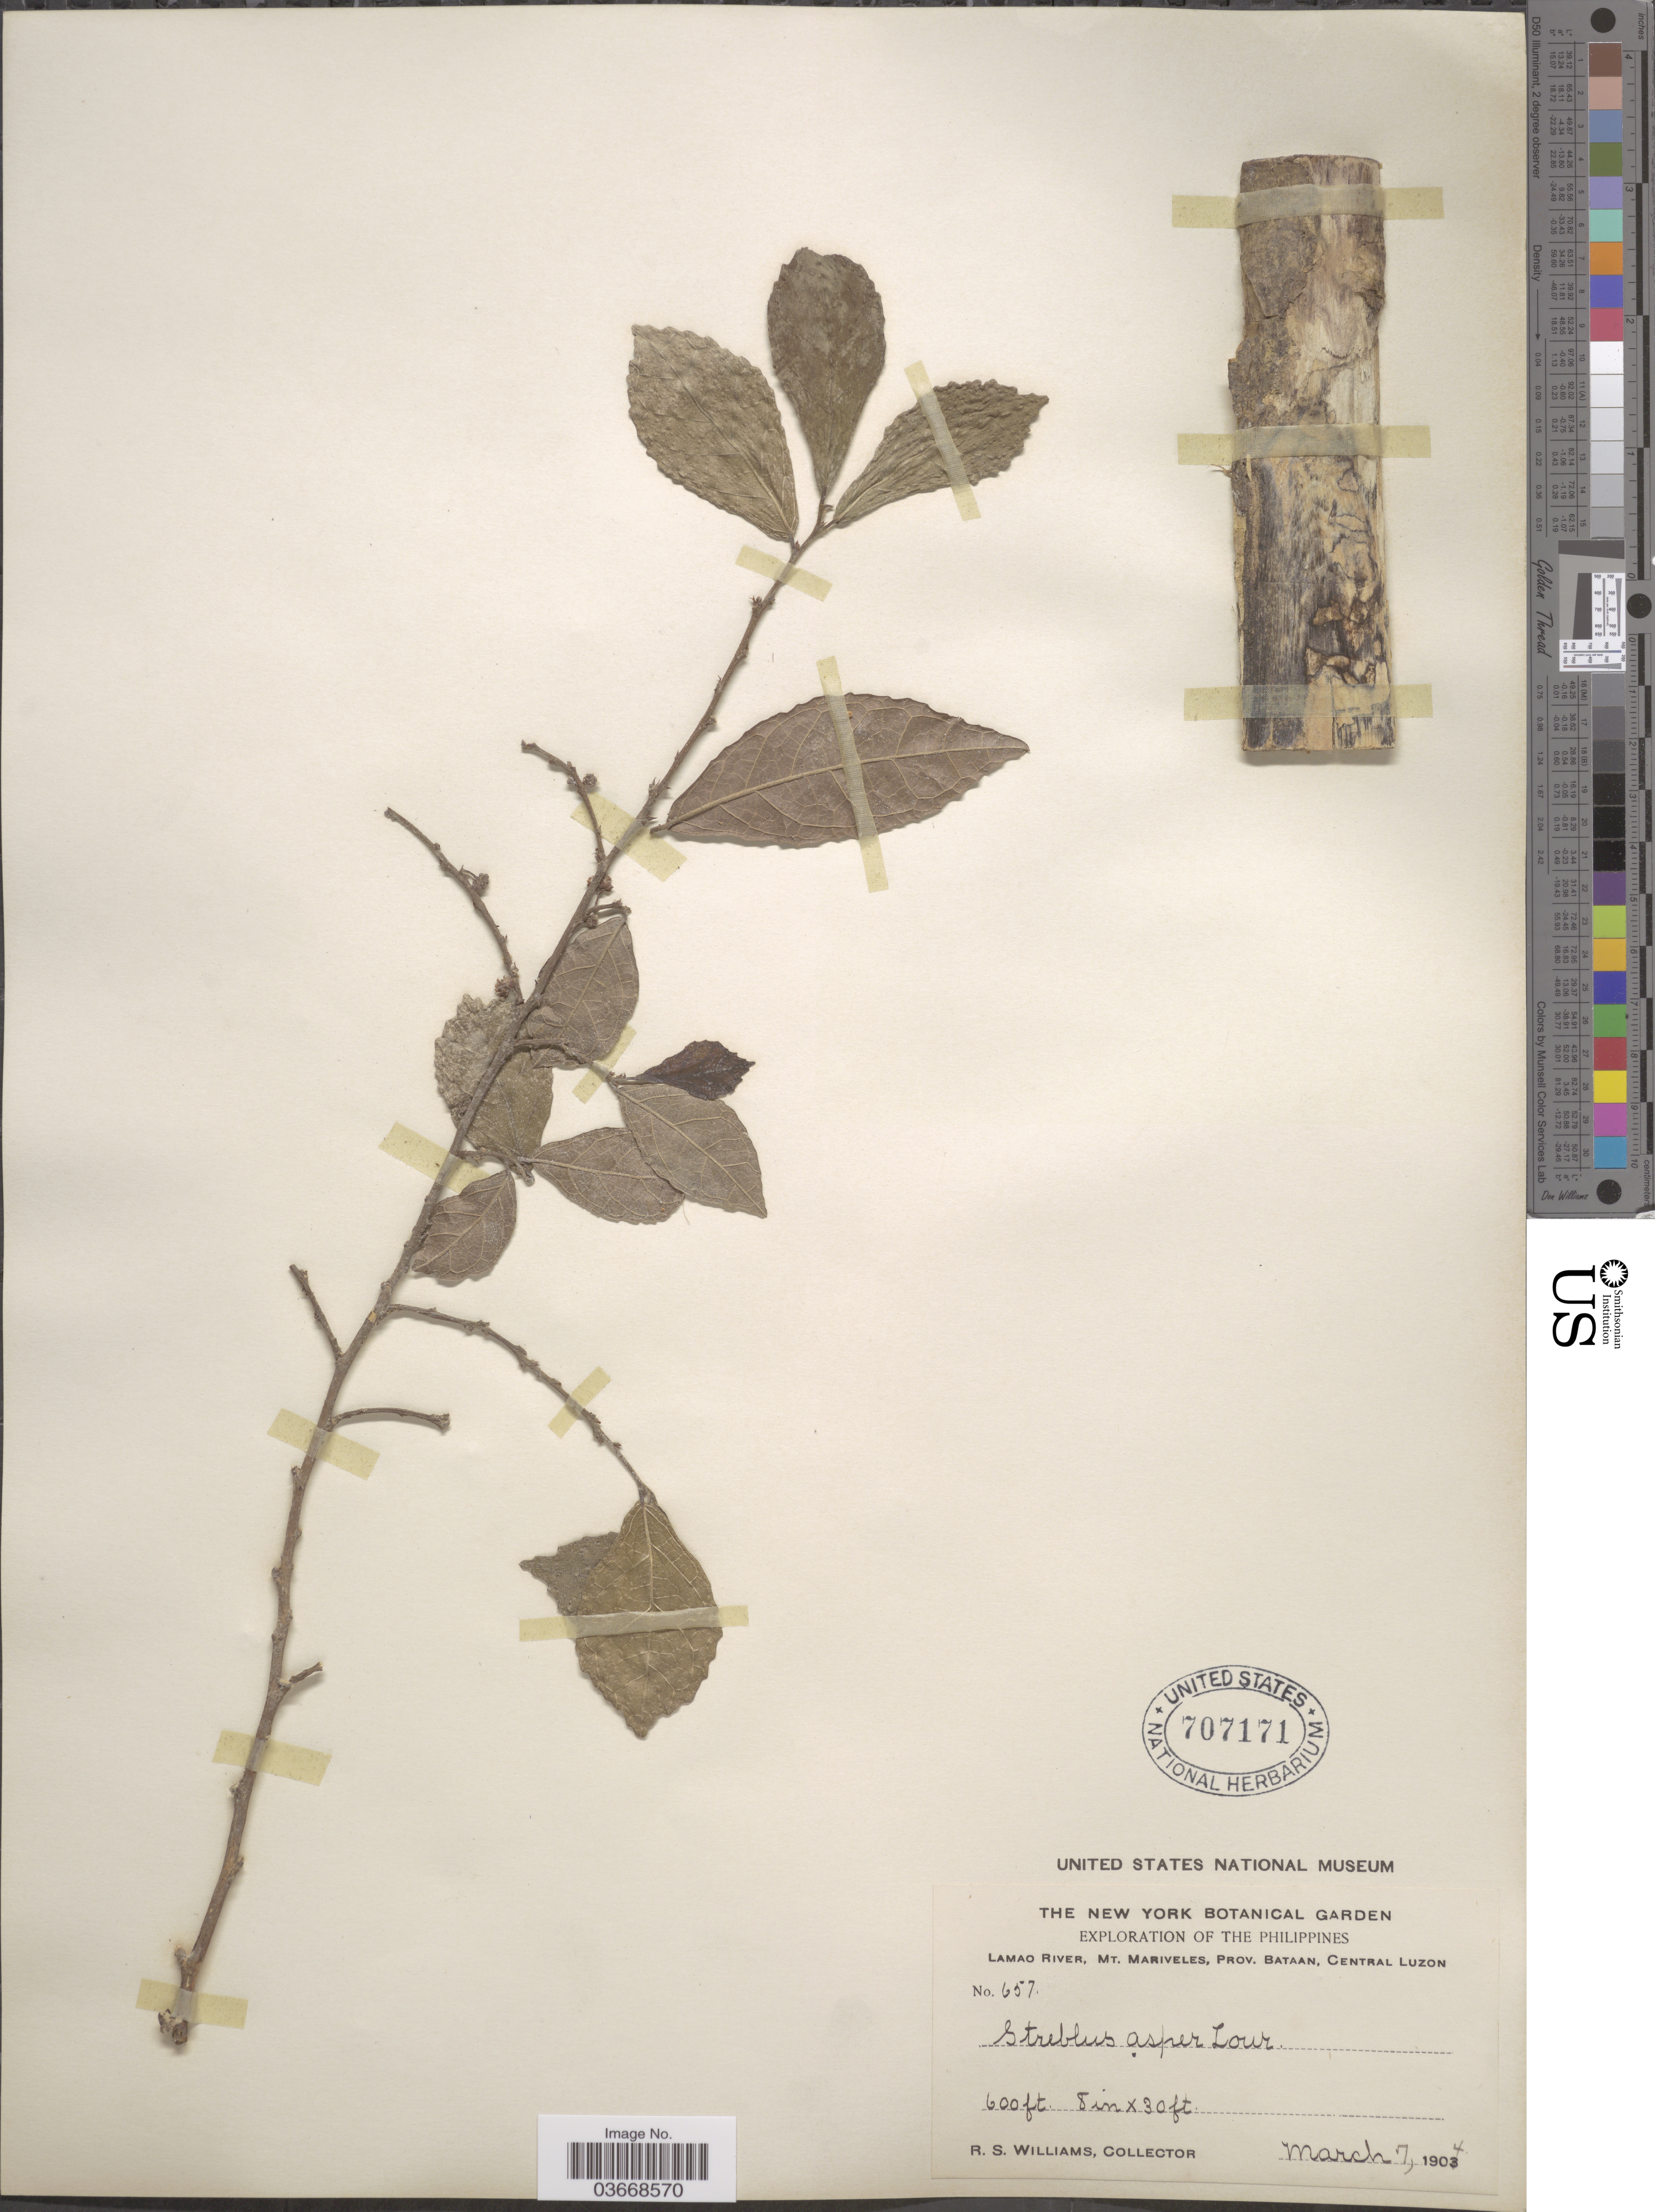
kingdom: Plantae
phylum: Tracheophyta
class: Magnoliopsida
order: Rosales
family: Moraceae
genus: Streblus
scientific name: Streblus asper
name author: Lour.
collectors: R. Wiliams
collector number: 657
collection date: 1904-03-07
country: Philippines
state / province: Central Luzon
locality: Lamao River, Mt. Mariveles, Prov. Bataan.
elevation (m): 183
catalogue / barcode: US 707171